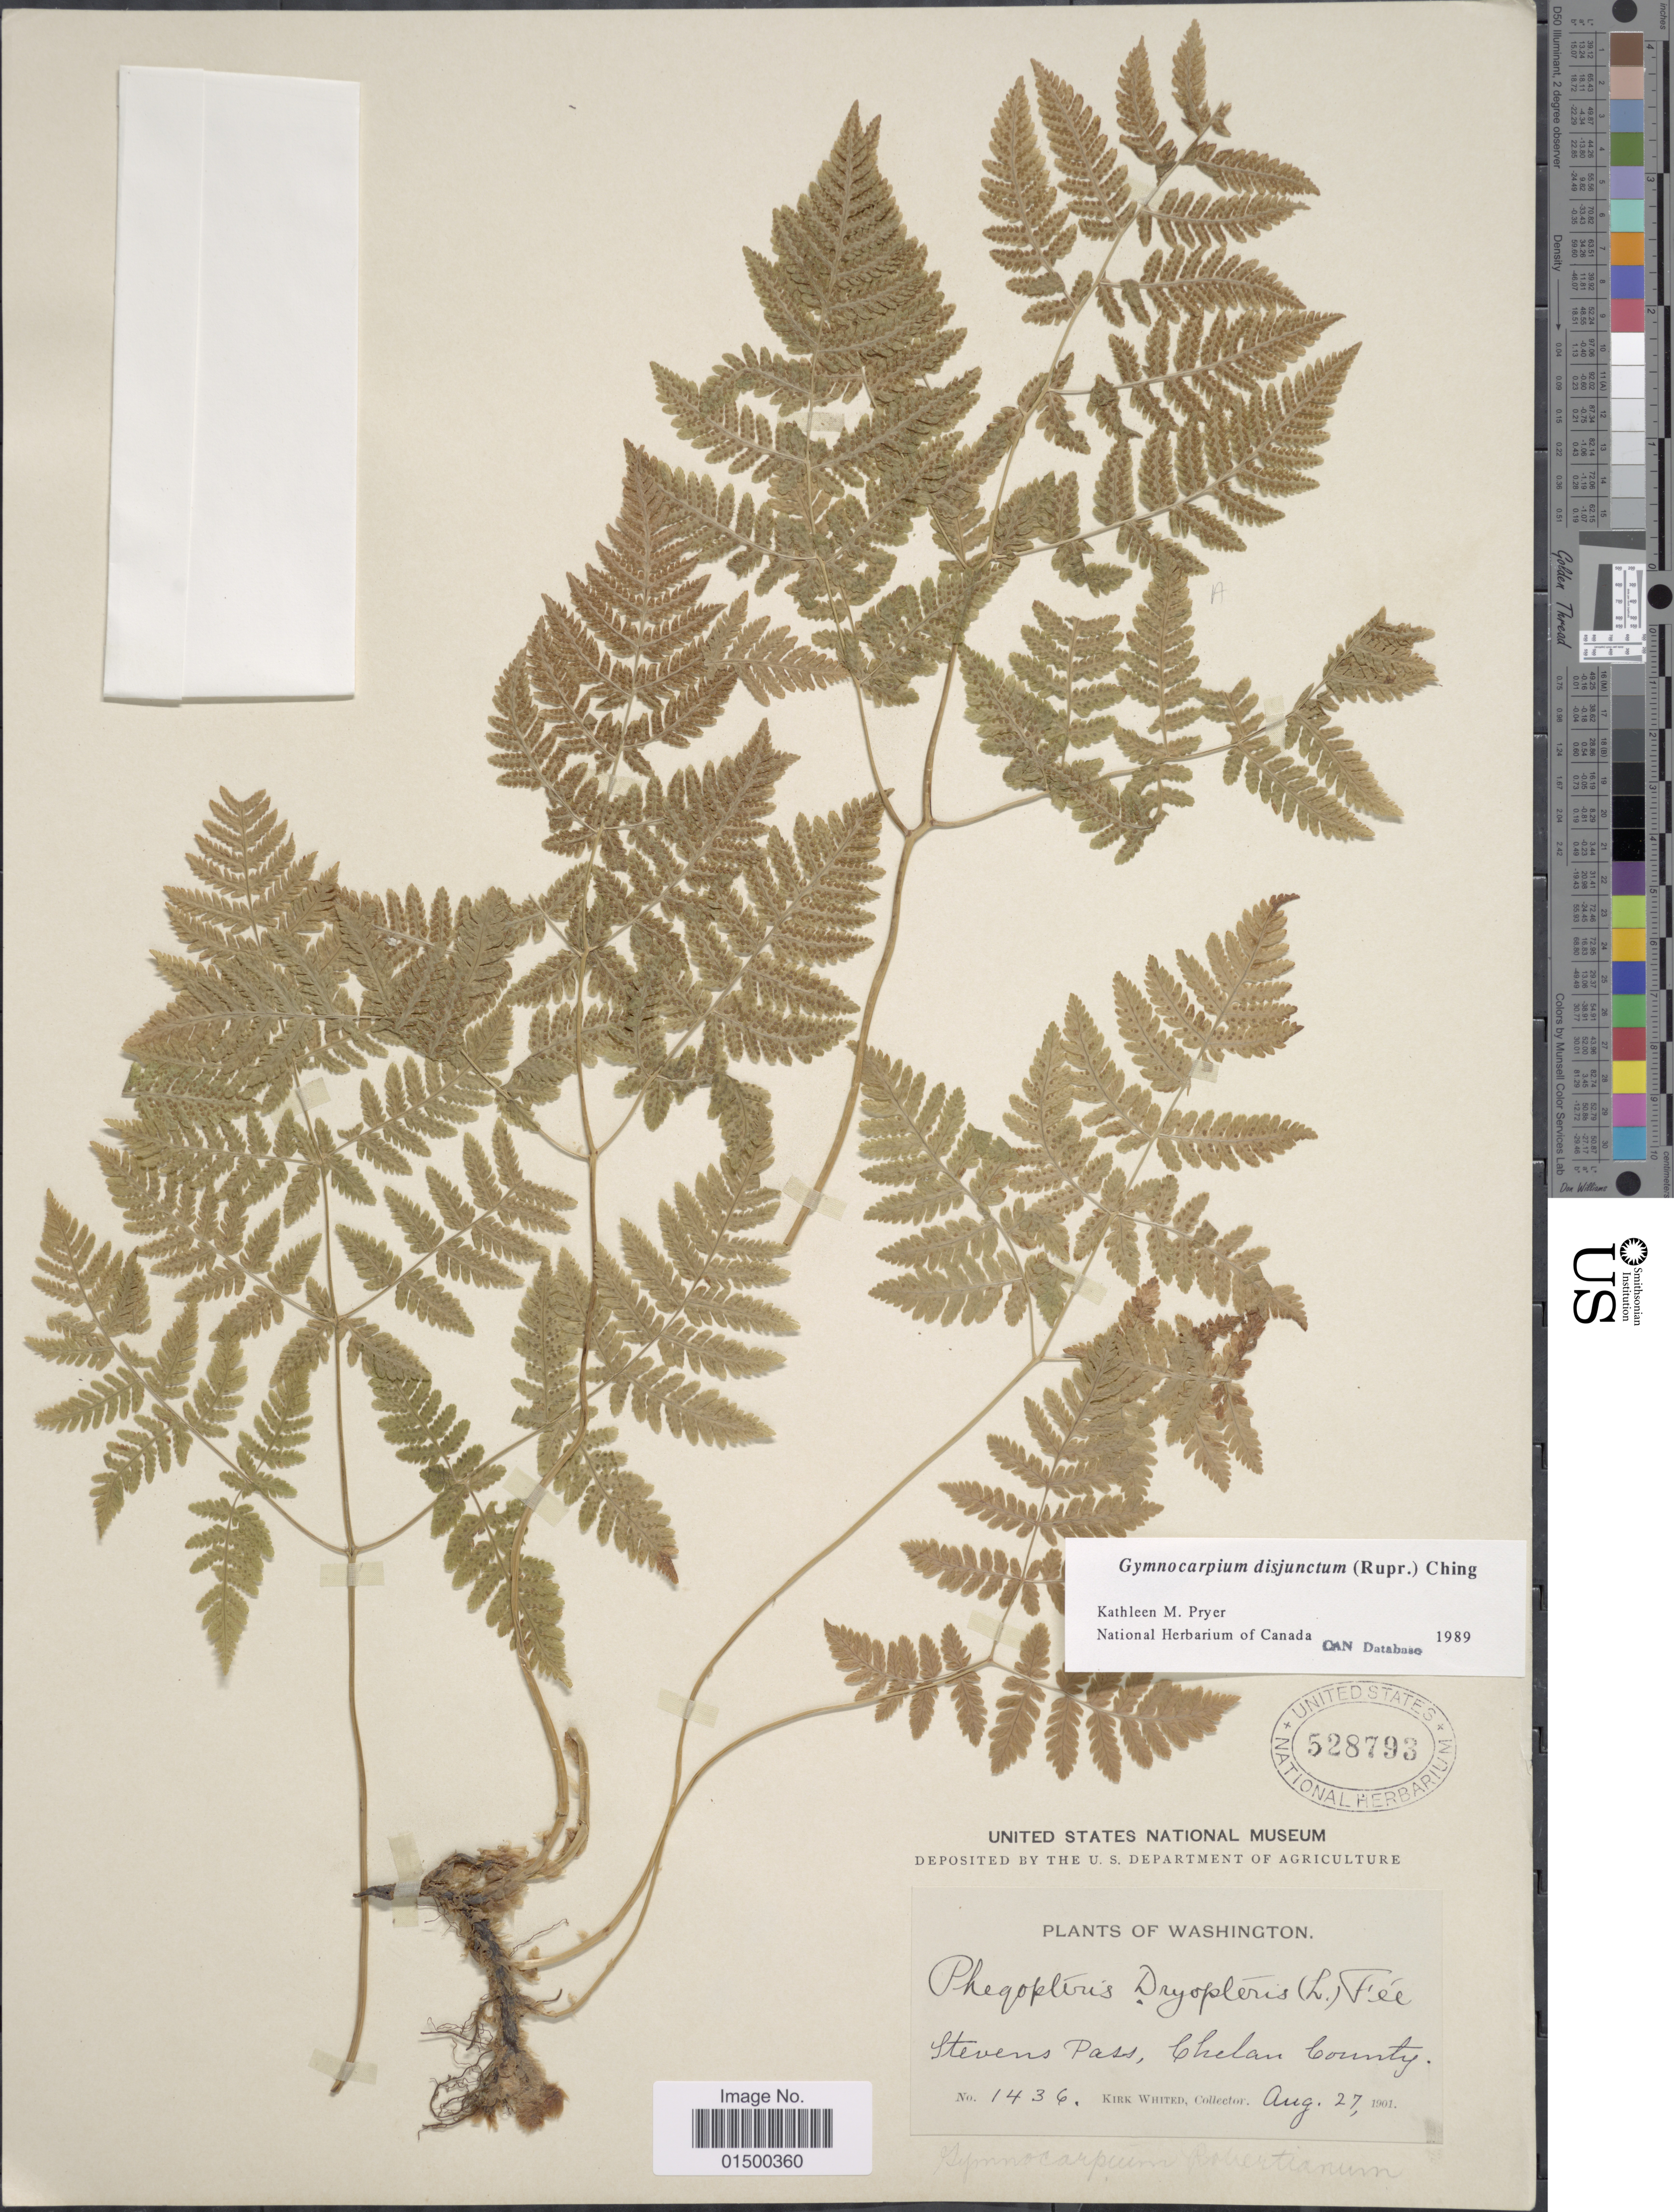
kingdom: Plantae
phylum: Tracheophyta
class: Polypodiopsida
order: Polypodiales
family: Cystopteridaceae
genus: Gymnocarpium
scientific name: Gymnocarpium disjunctum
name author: (Rupr.) Ching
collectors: K. Whited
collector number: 1436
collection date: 1901-08-27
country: United States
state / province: Washington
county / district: Chelan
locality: Stevens Pass, Chelan County.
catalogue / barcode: US 528793